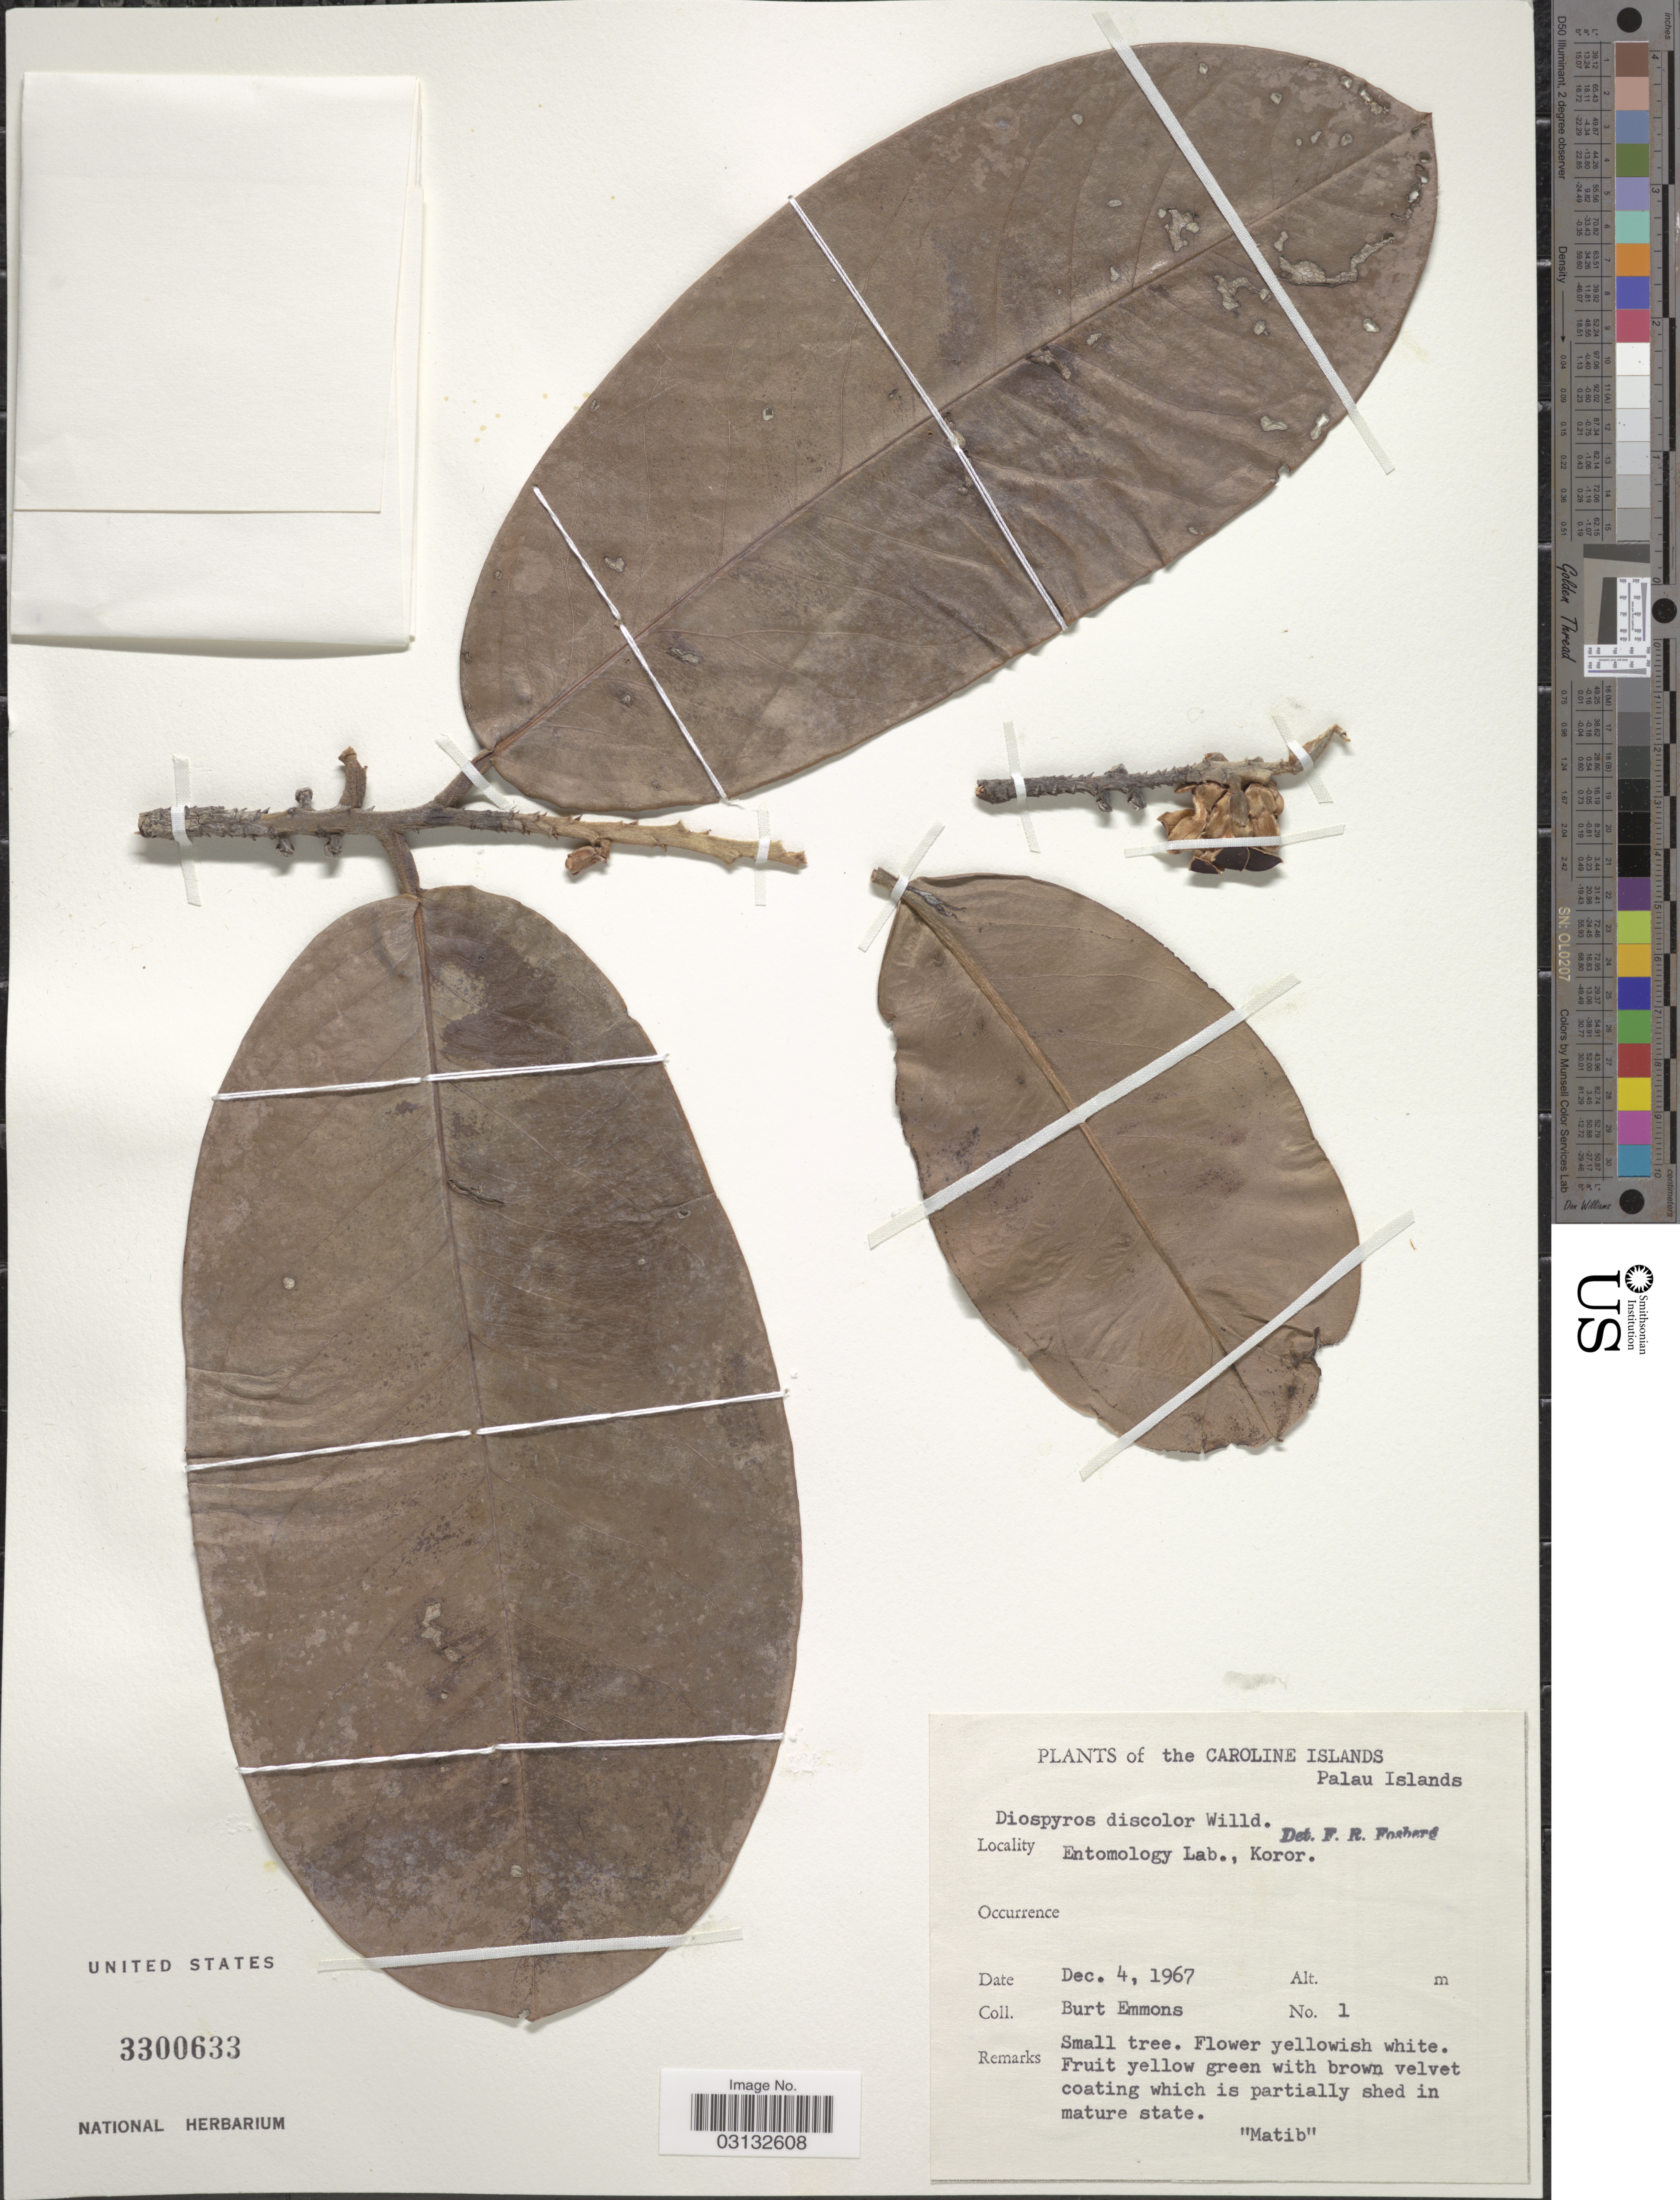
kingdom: Plantae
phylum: Tracheophyta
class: Magnoliopsida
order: Ericales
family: Ebenaceae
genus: Diospyros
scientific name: Diospyros discolor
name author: Willd.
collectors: B. Emmons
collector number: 1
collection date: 1967-12-04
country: Palau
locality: Caroline Islands. Palau Islands. Entomology Lab., Koror.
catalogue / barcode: US 3300633